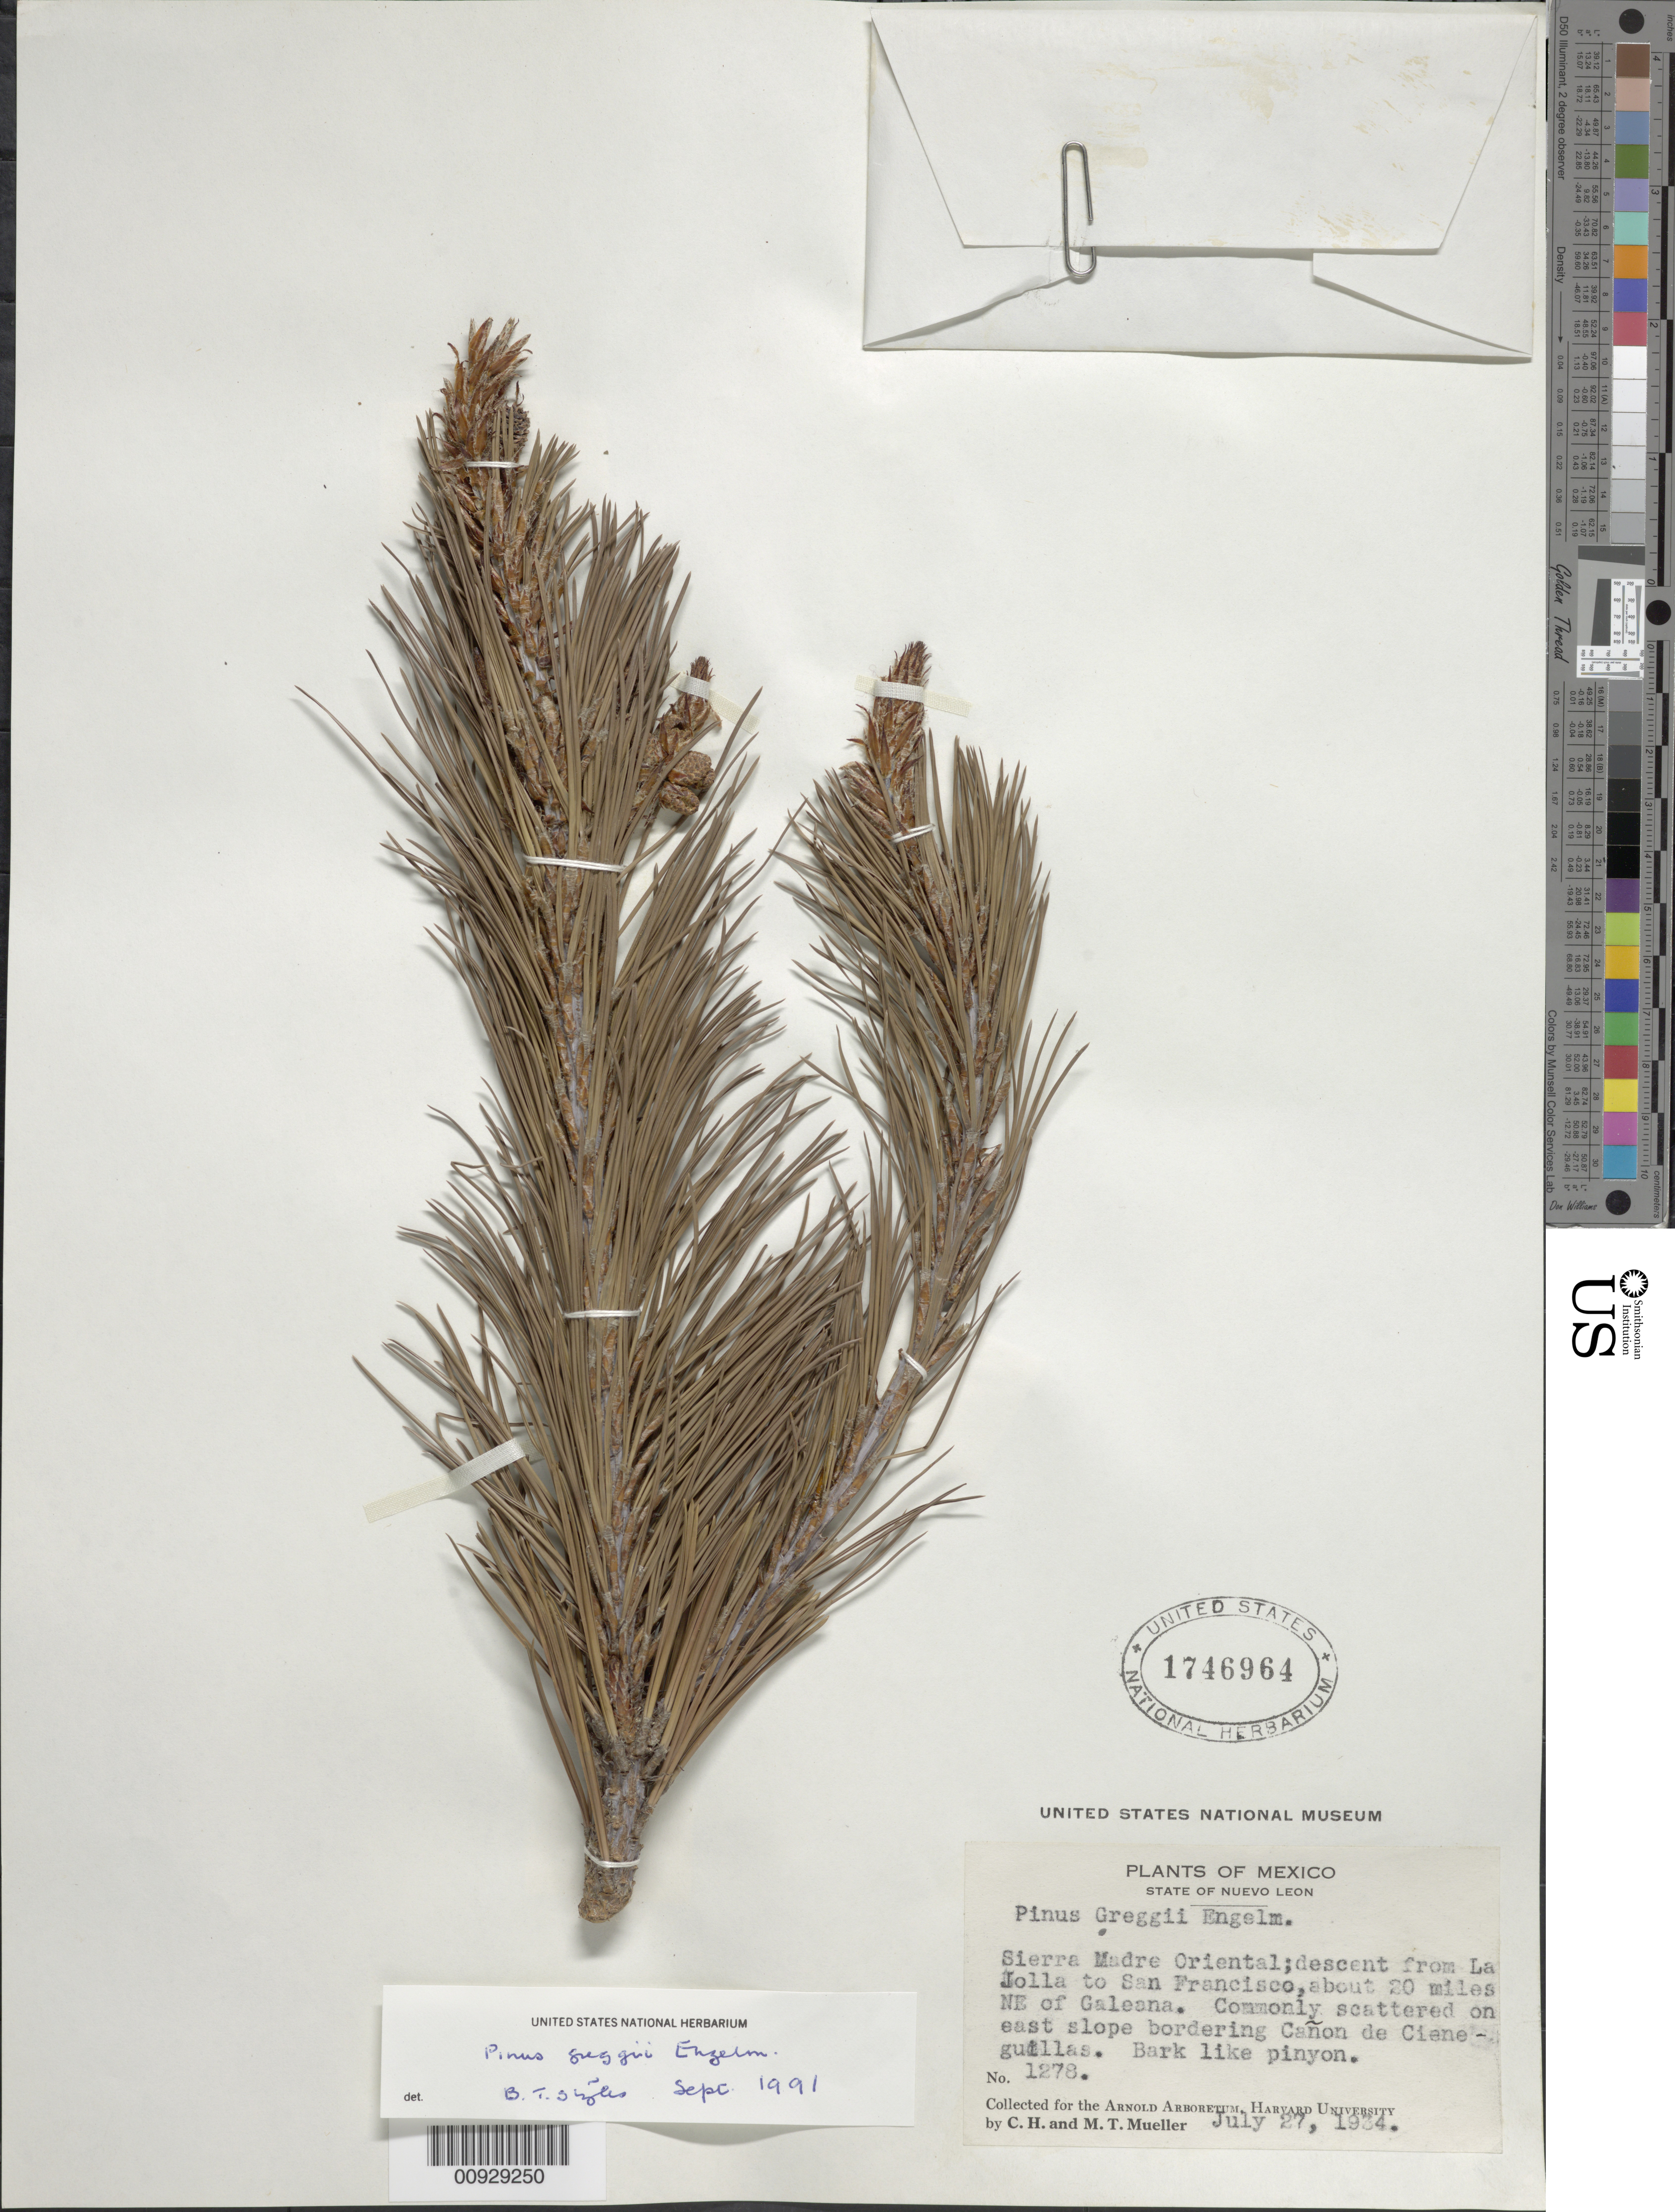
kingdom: Plantae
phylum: Tracheophyta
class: Pinopsida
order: Pinales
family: Pinaceae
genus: Pinus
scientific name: Pinus greggii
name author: Engelm. ex Parl.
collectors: C. H. Mueller & M. Mueller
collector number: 1278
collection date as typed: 27 Jul 1934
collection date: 1934-07-27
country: Mexico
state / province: Nuevo León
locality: Sierra Madre Oriental; descent from La Jolla to San Francisco, about 20 miles NE of Galeana.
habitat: Commonly scattered on east slope bordering Cañon de Cieneguillas.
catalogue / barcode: US 1746964